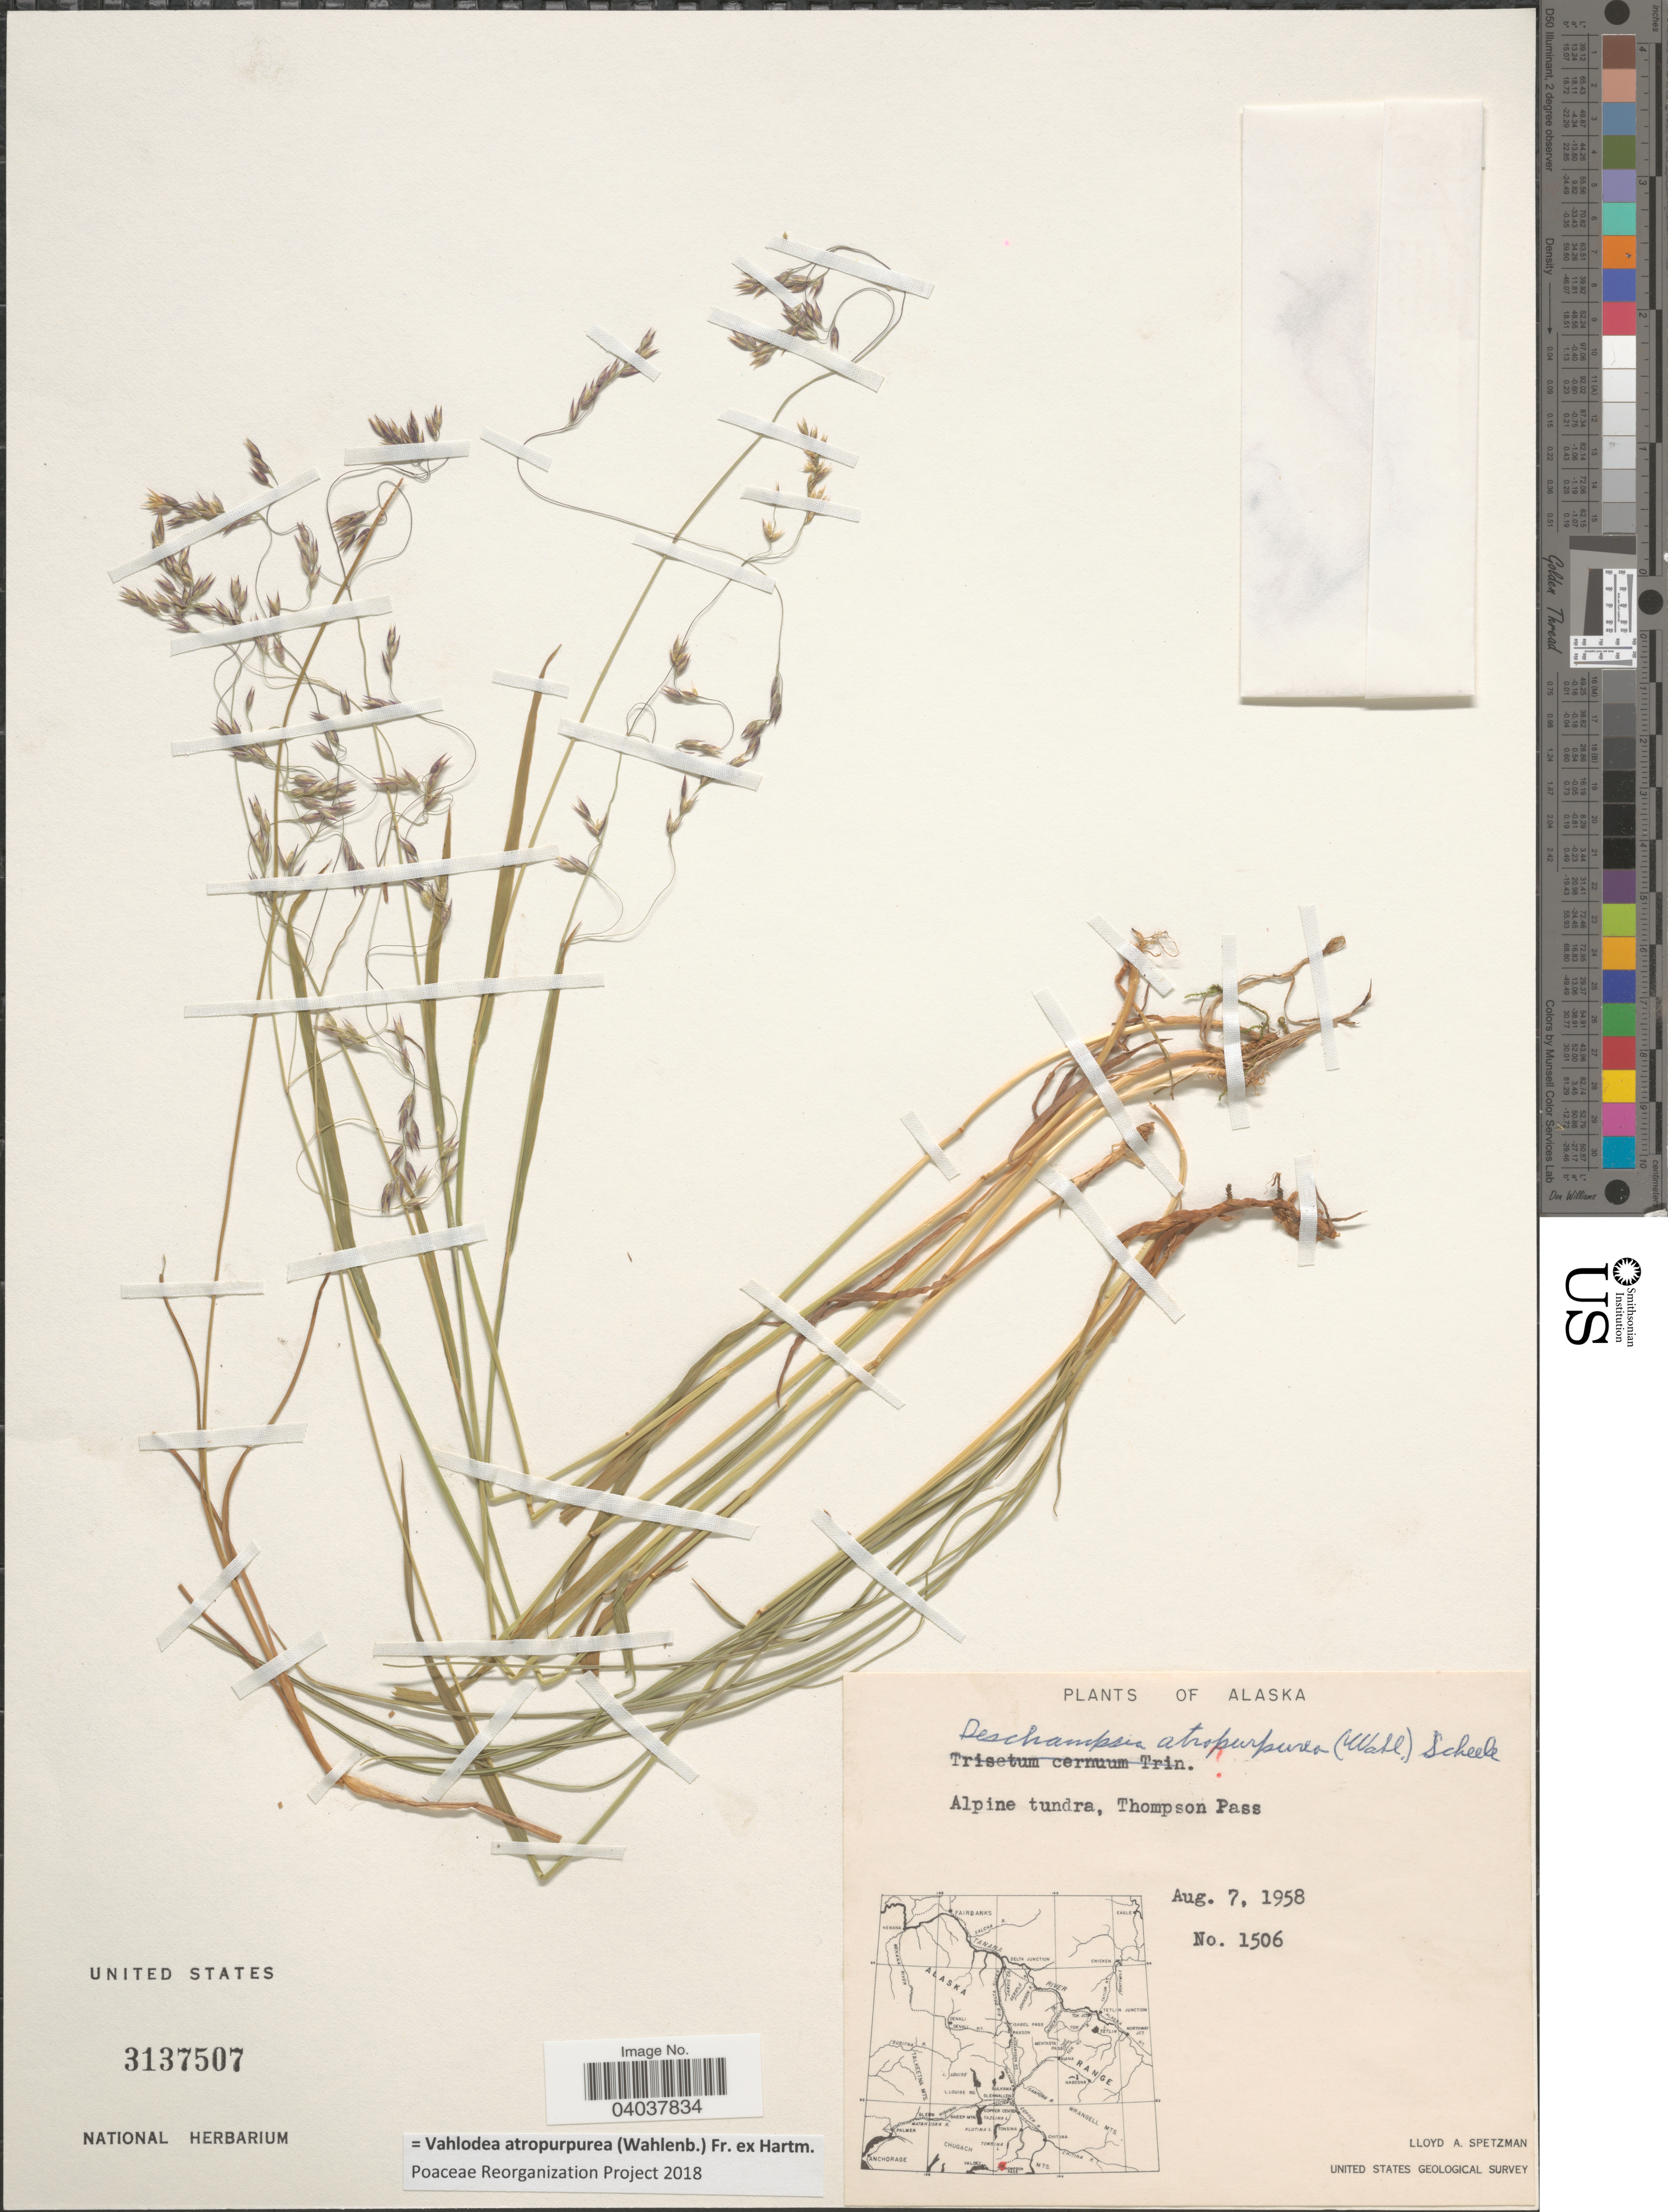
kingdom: Plantae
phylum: Tracheophyta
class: Liliopsida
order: Poales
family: Poaceae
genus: Vahlodea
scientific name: Vahlodea atropurpurea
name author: (Wahlenb.) Fr. ex Hartm.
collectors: L. Spetzman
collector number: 1506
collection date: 1958-08-07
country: United States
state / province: Alaska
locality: Thompson Pass.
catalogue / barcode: US 3137507